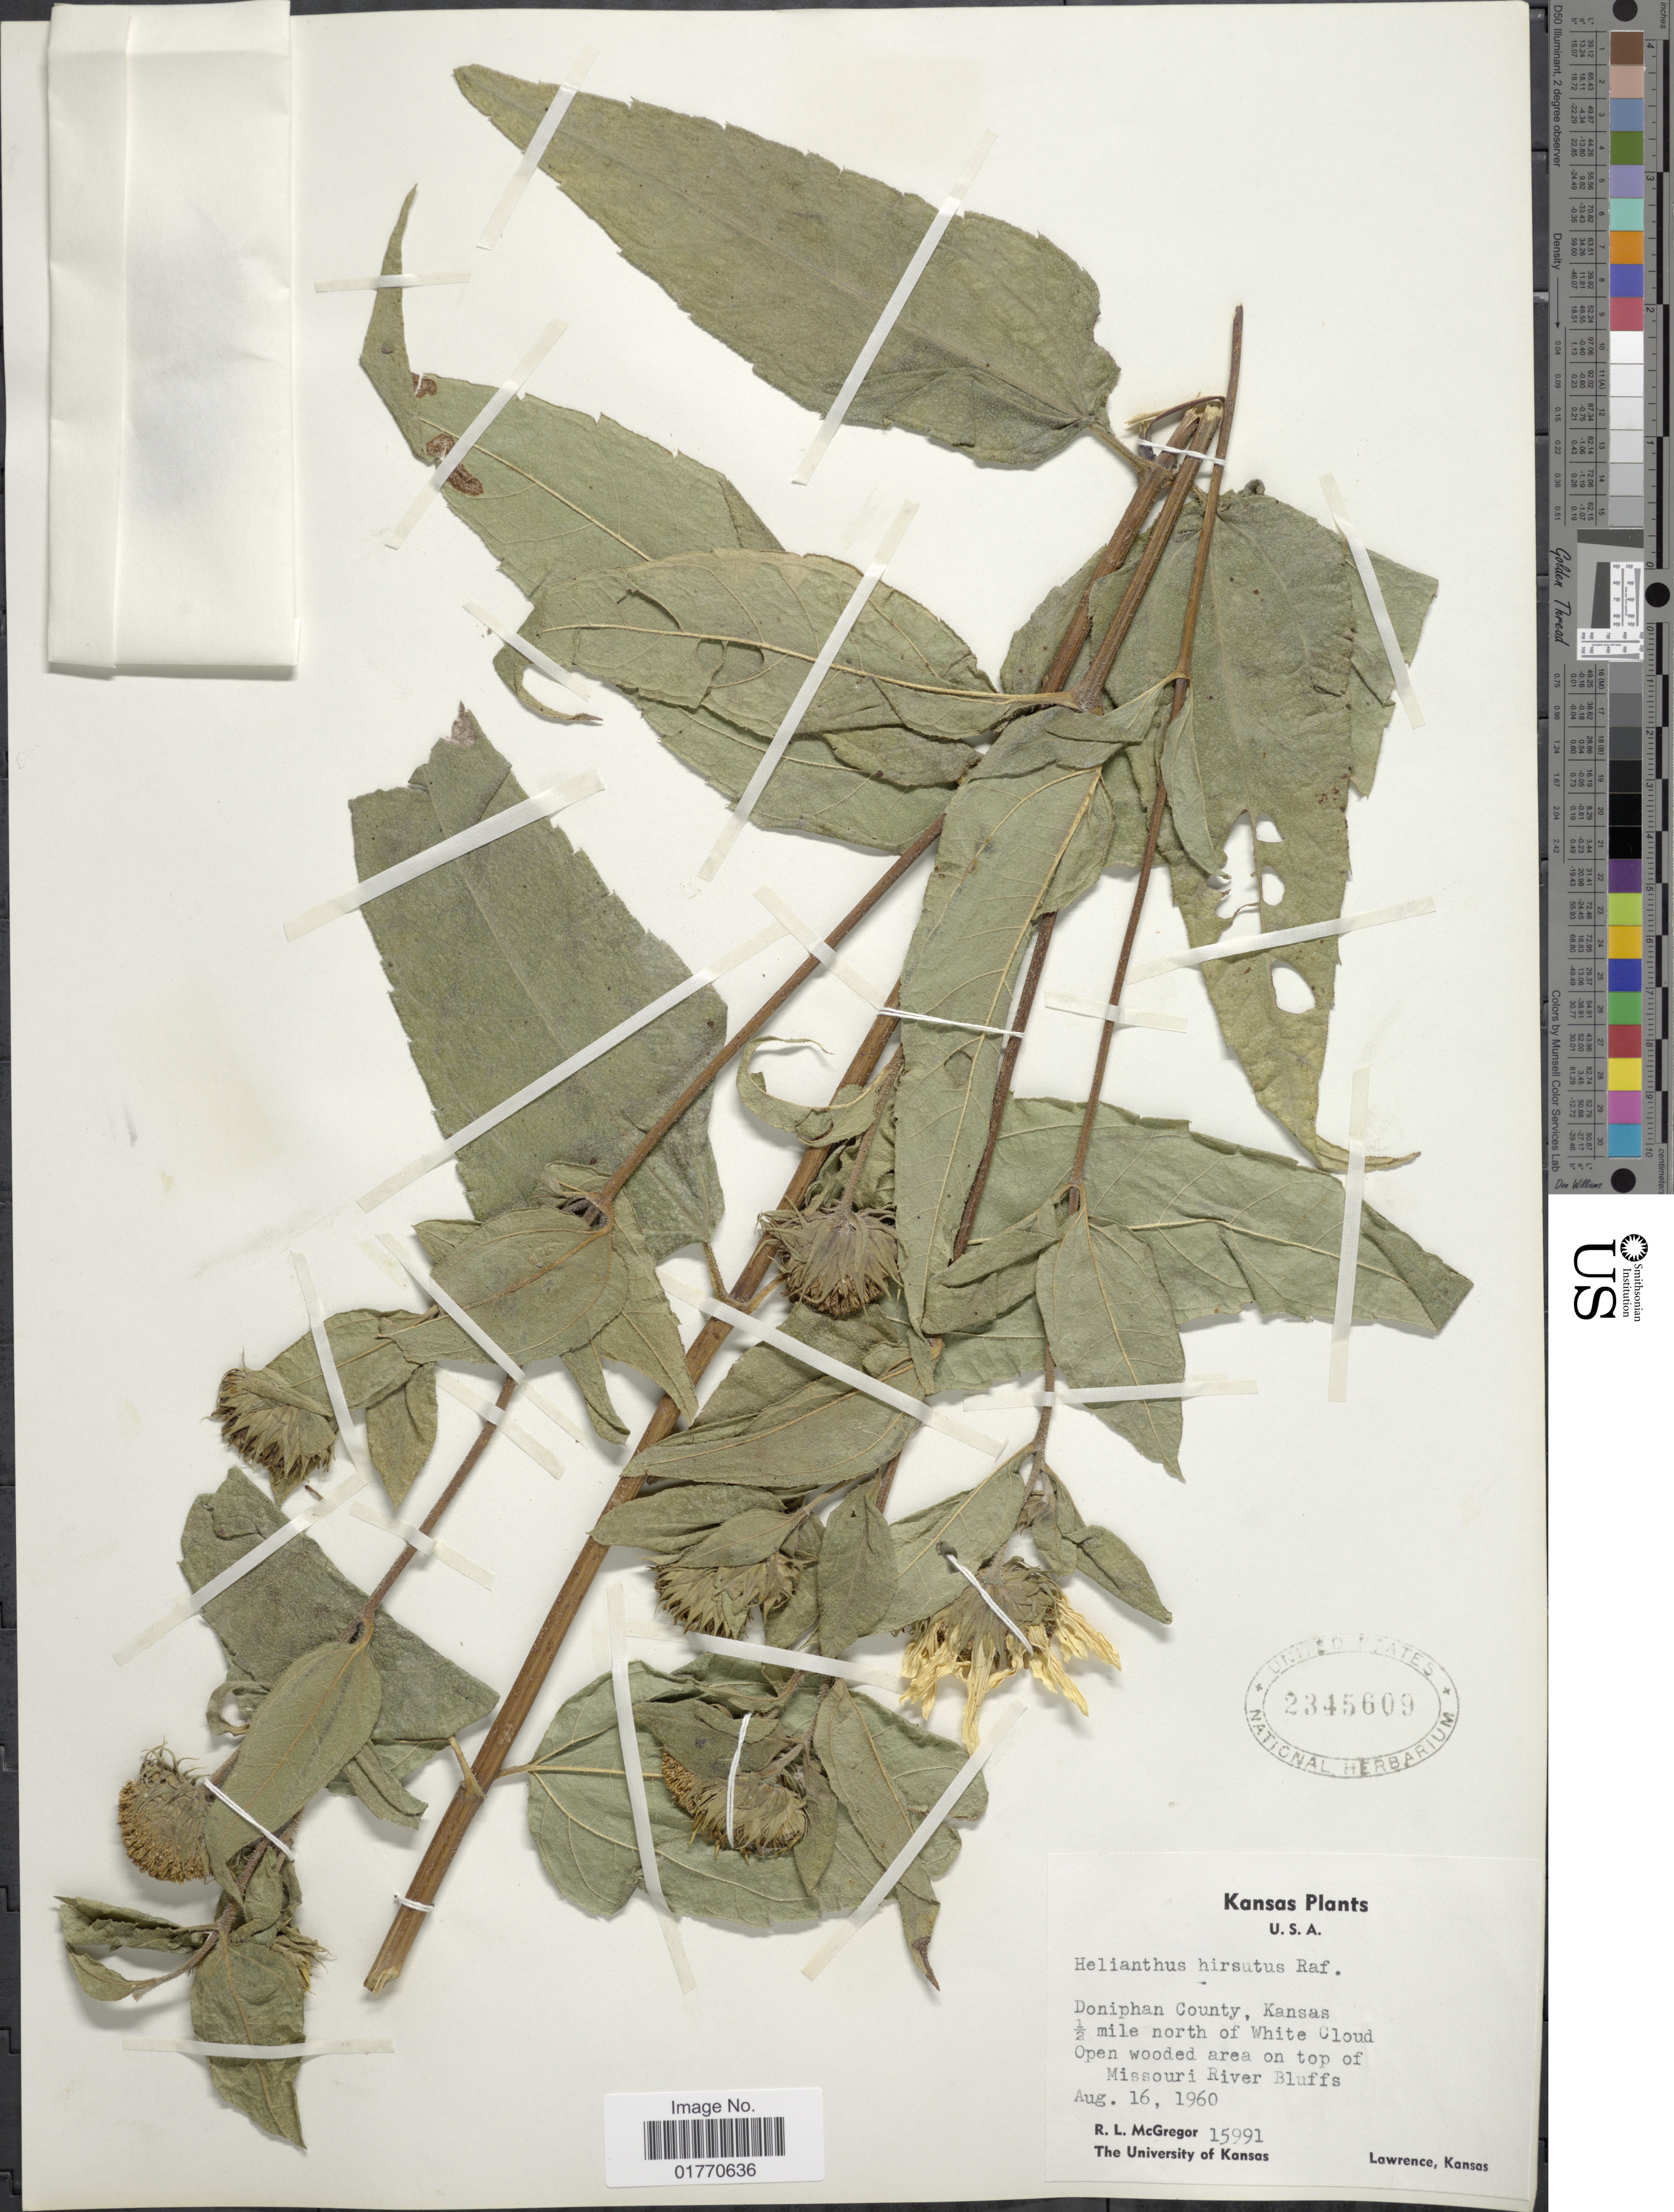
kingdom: Plantae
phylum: Tracheophyta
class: Magnoliopsida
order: Asterales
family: Asteraceae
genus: Helianthus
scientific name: Helianthus hirsutus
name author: Raf.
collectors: R. McGregor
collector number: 15991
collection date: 1960-08-16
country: United States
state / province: Kansas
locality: Doniphan County, 1/2 mile north of White Cloud, open wooded area on top of Missouri River Bluffs.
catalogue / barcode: US 2345609